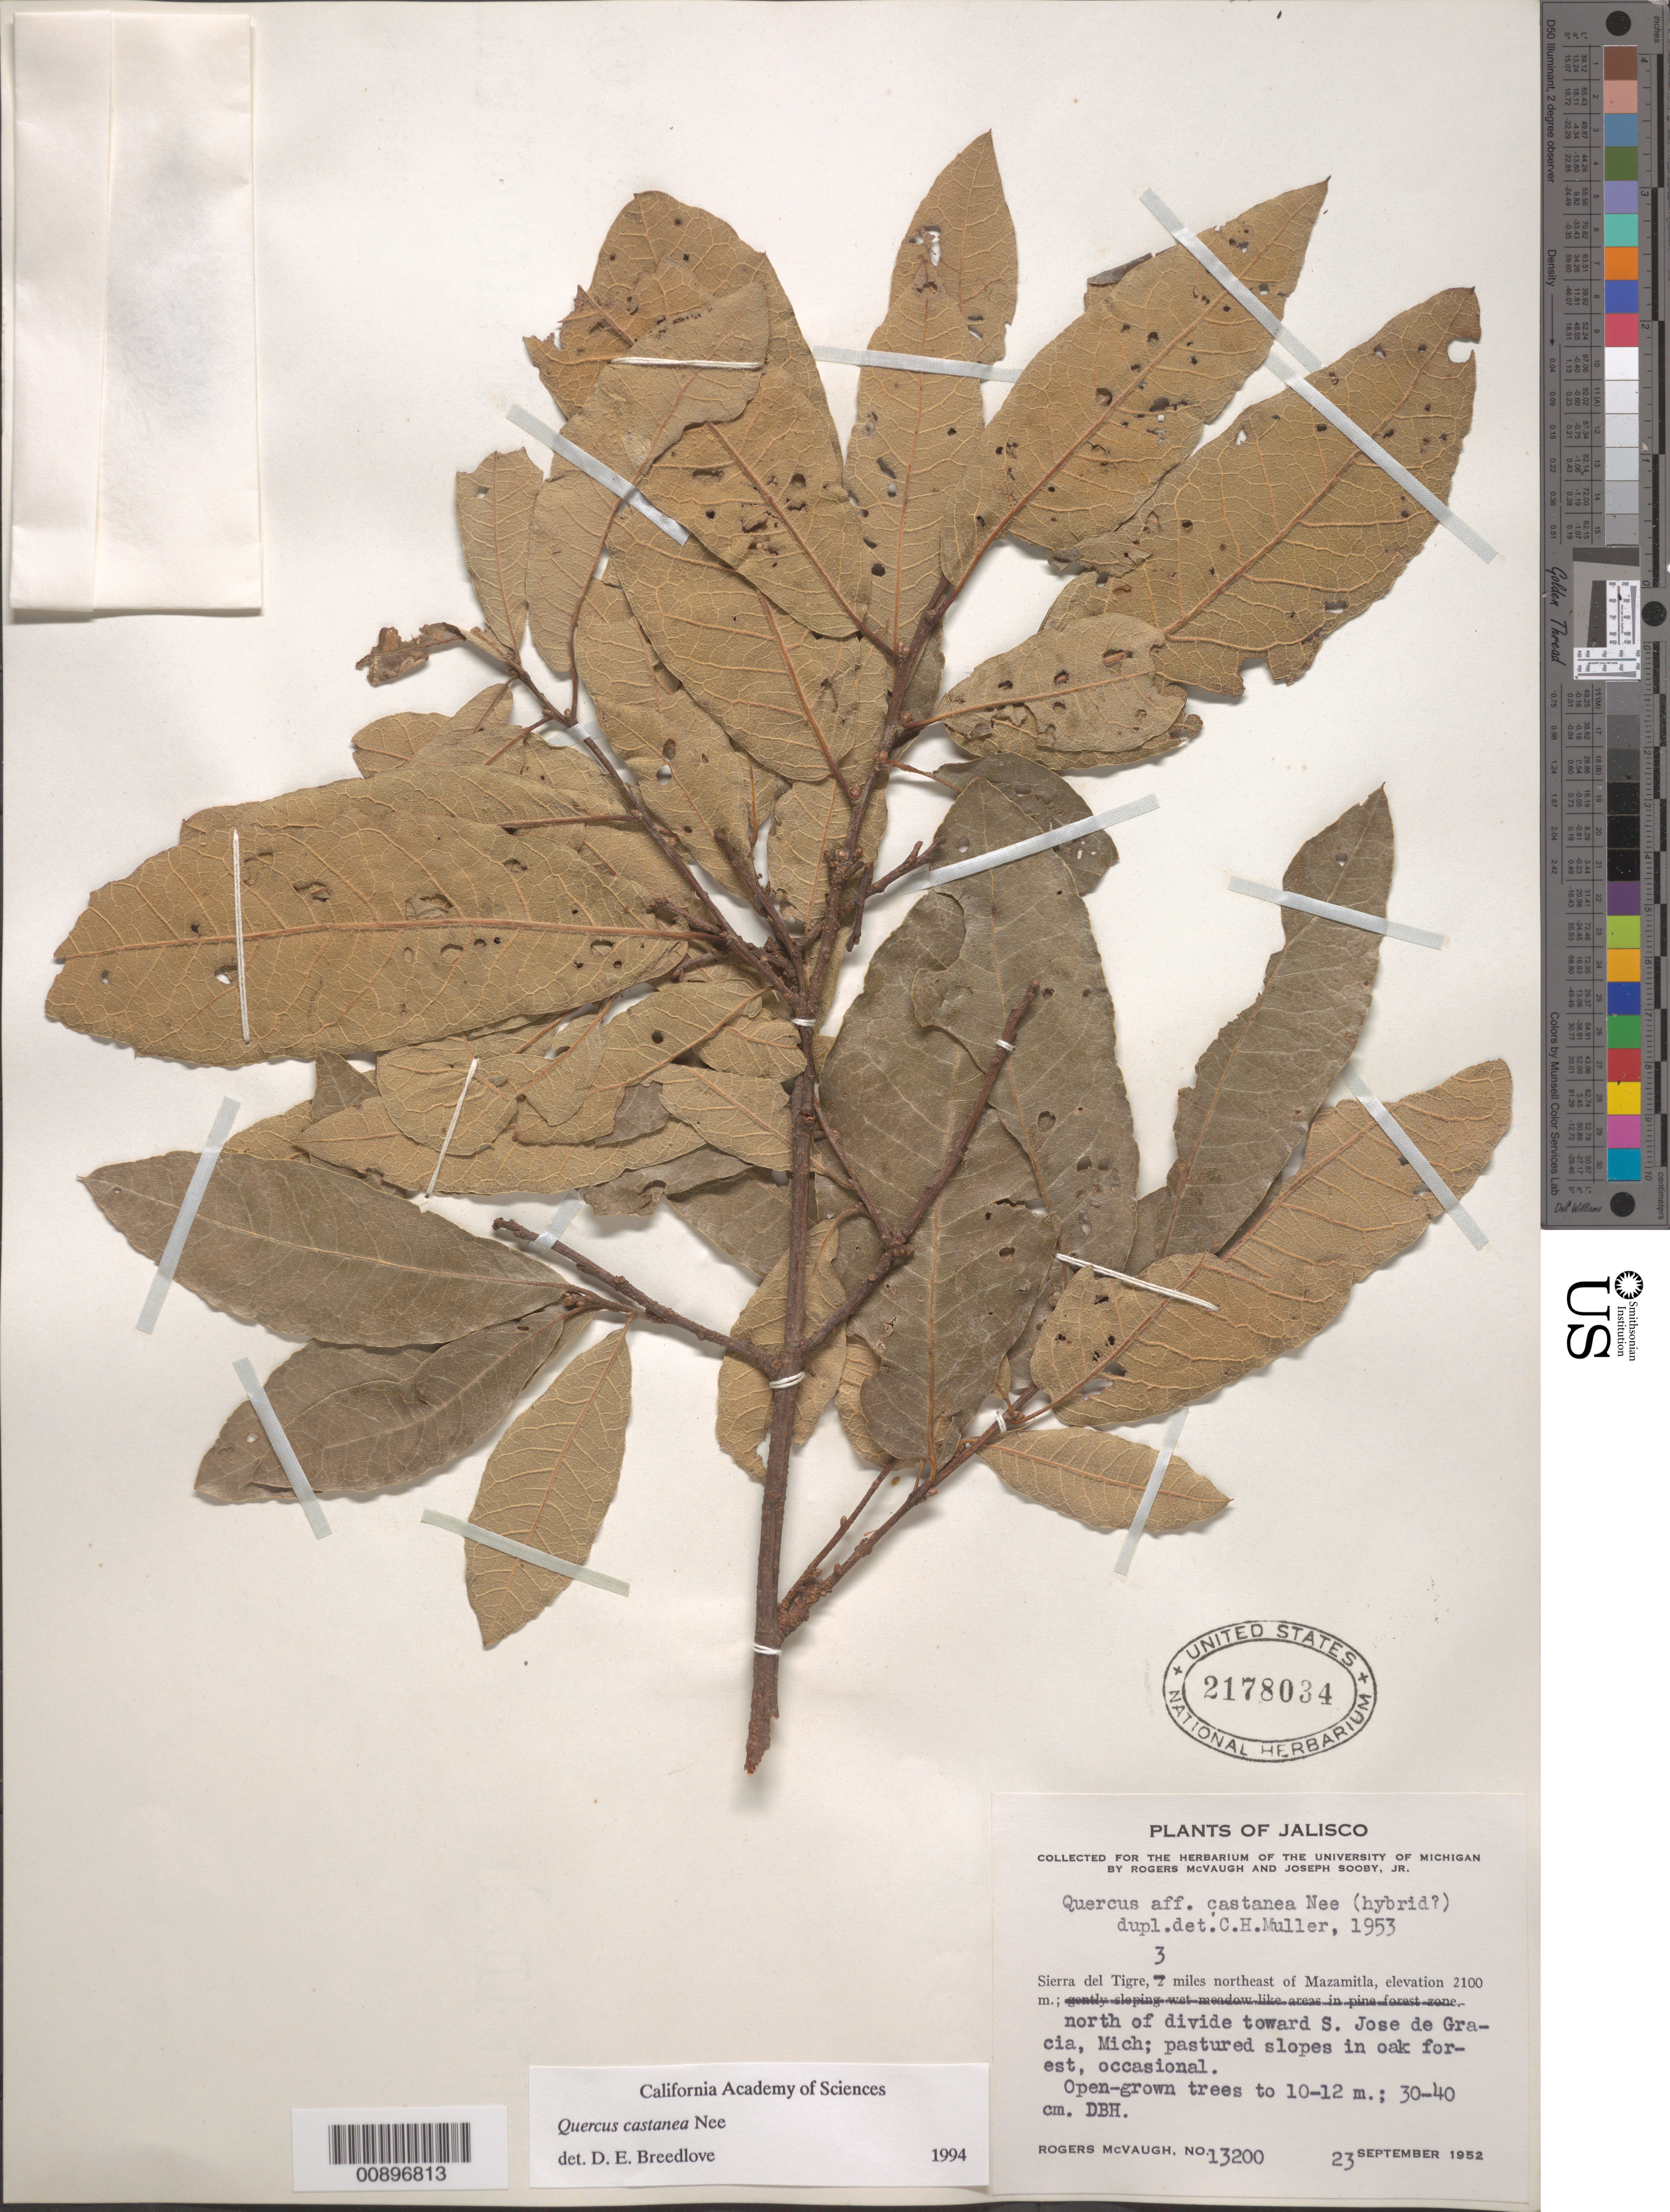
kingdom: Plantae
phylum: Tracheophyta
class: Magnoliopsida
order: Fagales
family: Fagaceae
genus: Quercus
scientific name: Quercus castanea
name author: Née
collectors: R. McVaugh & J. Sooby Jr.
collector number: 13200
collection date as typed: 23 Sep 1952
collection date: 1952-09-23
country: Mexico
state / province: Jalisco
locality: Sierra del Tigre, 3 miles northeast of Mazamitla; north of divide toward S. José de Gracia, Mich.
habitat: Pastured slopes in oak forest.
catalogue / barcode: US 2178034